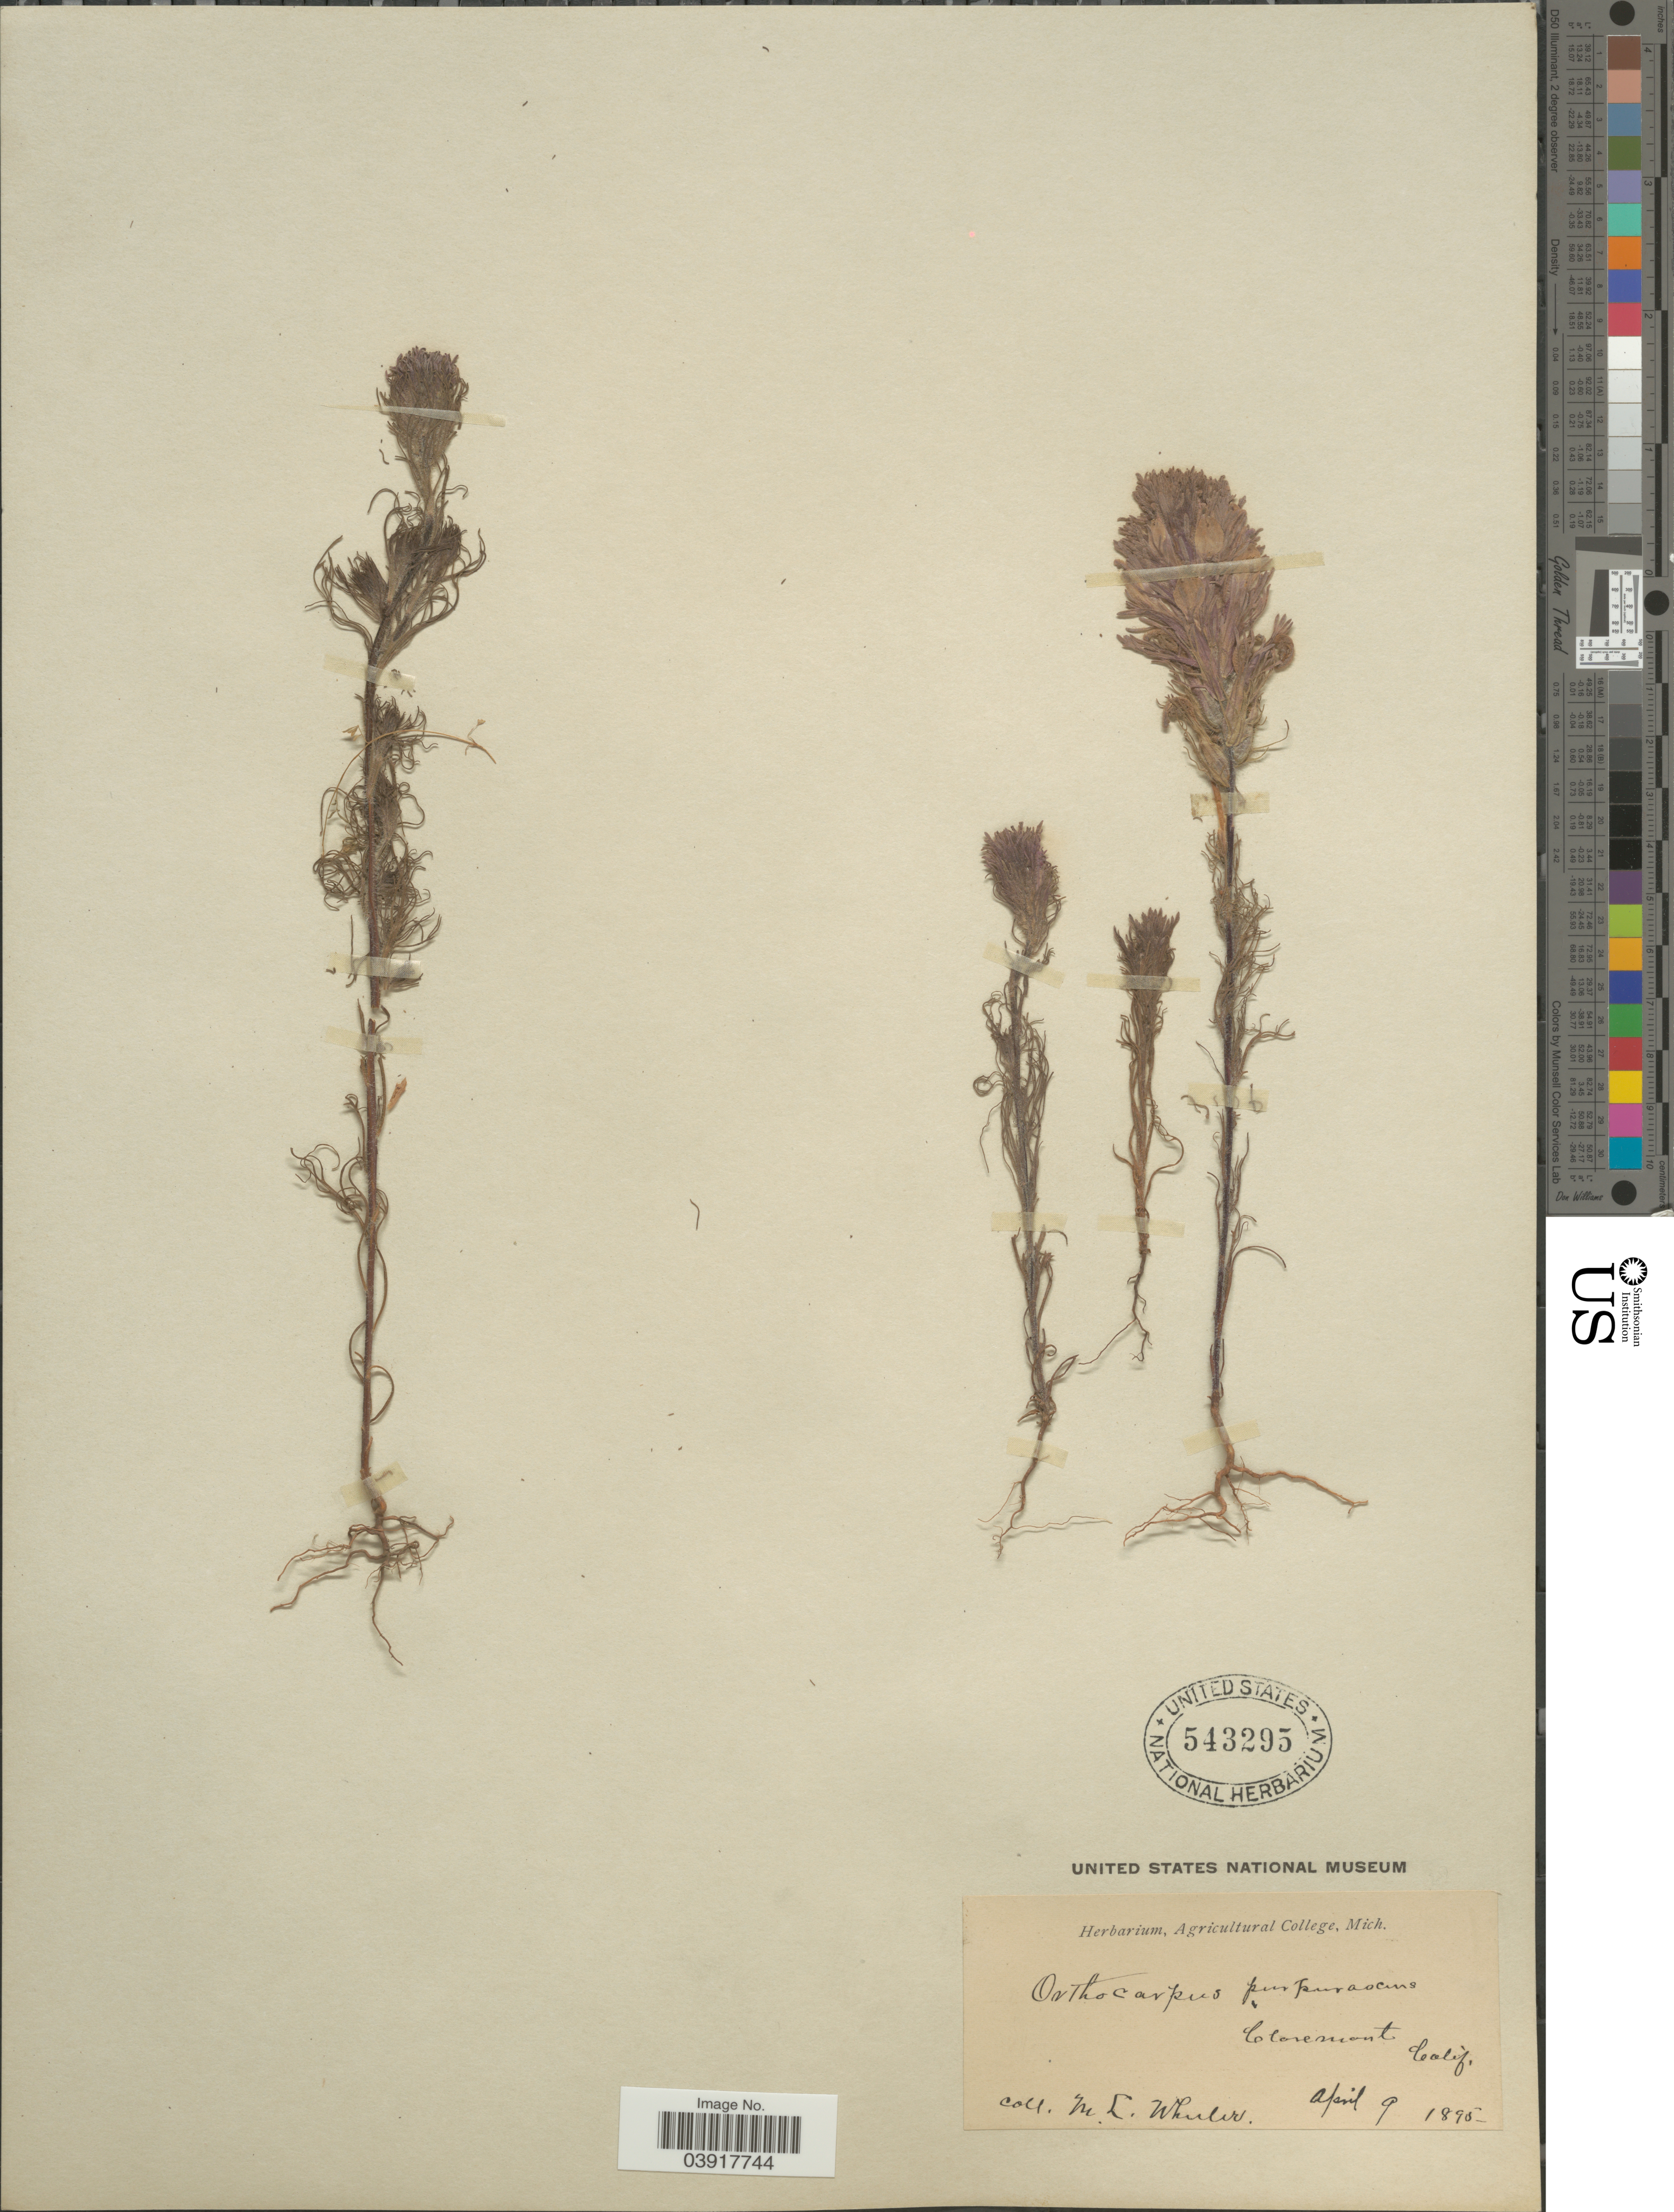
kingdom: Plantae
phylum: Tracheophyta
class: Magnoliopsida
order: Lamiales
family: Orobanchaceae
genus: Orthocarpus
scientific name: Orthocarpus purpurascens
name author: Benth.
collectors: M. Wheeler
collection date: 1895-04-09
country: United States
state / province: California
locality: Clovemont.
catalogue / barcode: US 543295